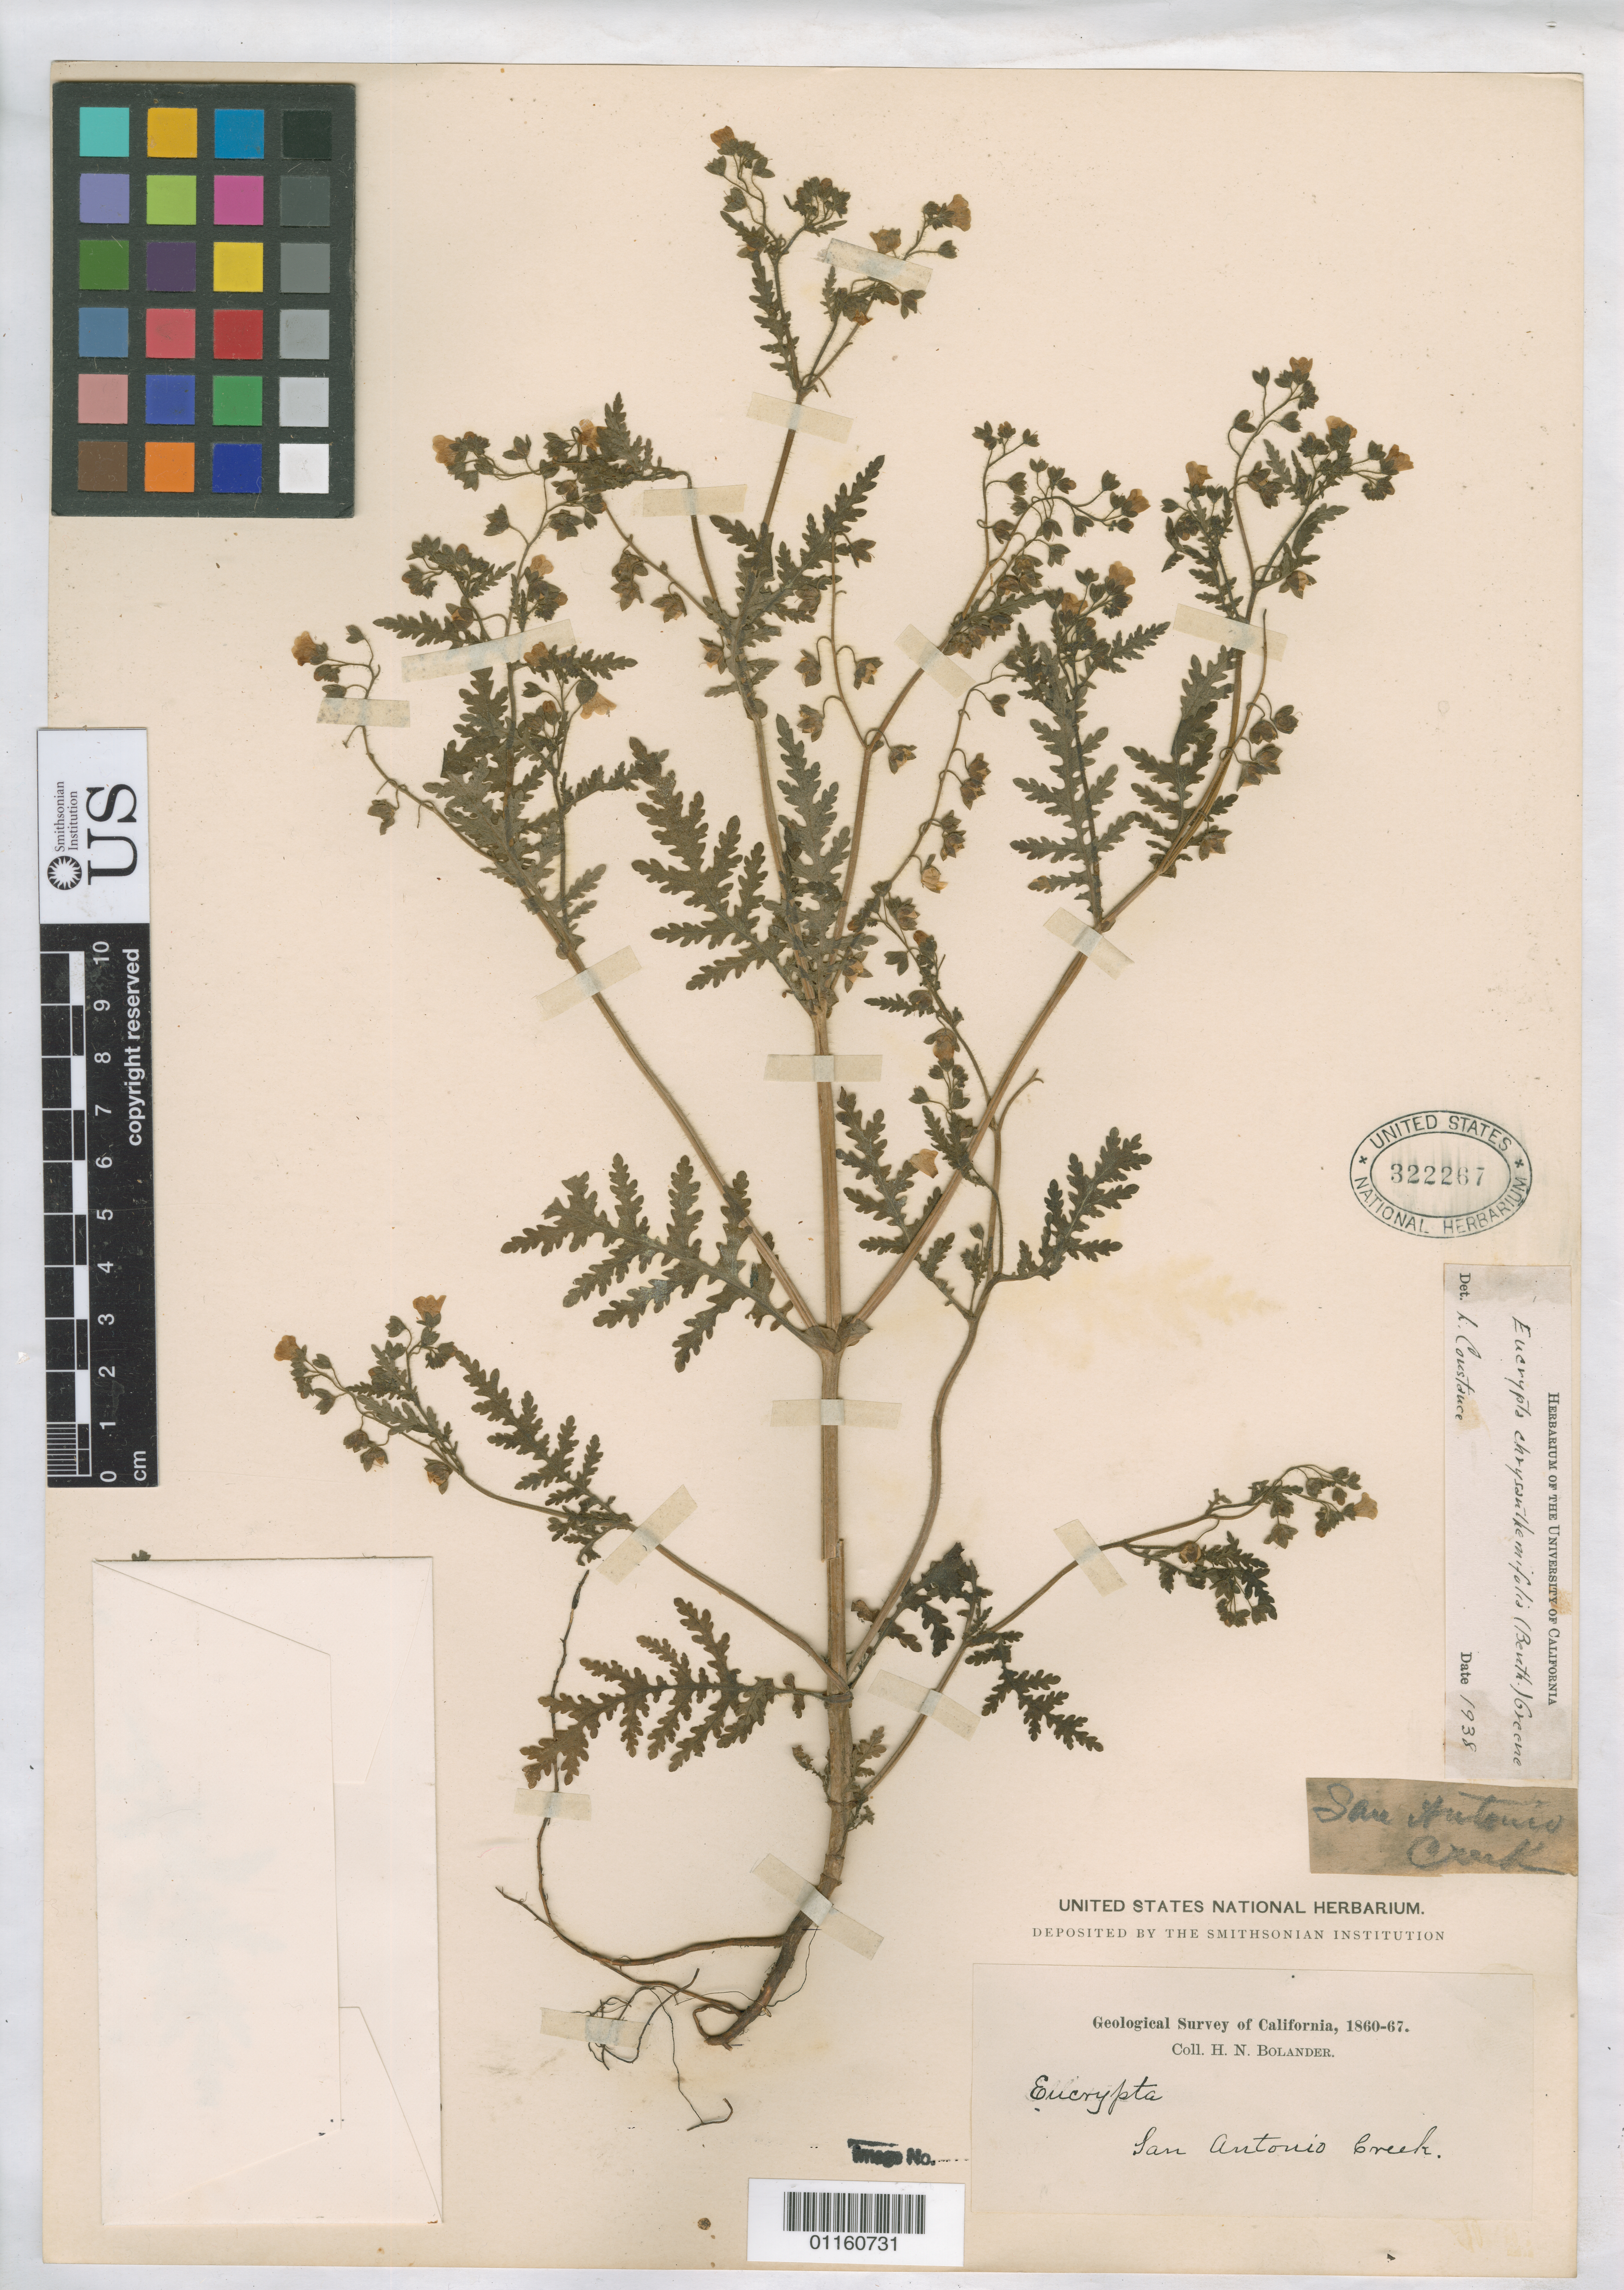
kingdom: Plantae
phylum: Tracheophyta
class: Magnoliopsida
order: Boraginales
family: Hydrophyllaceae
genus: Eucrypta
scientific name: Eucrypta chrysanthemifolia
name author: (Benth.) Greene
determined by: Constance, L., (UC), University of California Berkeley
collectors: H. Bolander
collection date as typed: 1860 to -- --- 1867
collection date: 1860/1867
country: United States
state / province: California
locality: San Antonio Creek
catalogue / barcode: US 322267